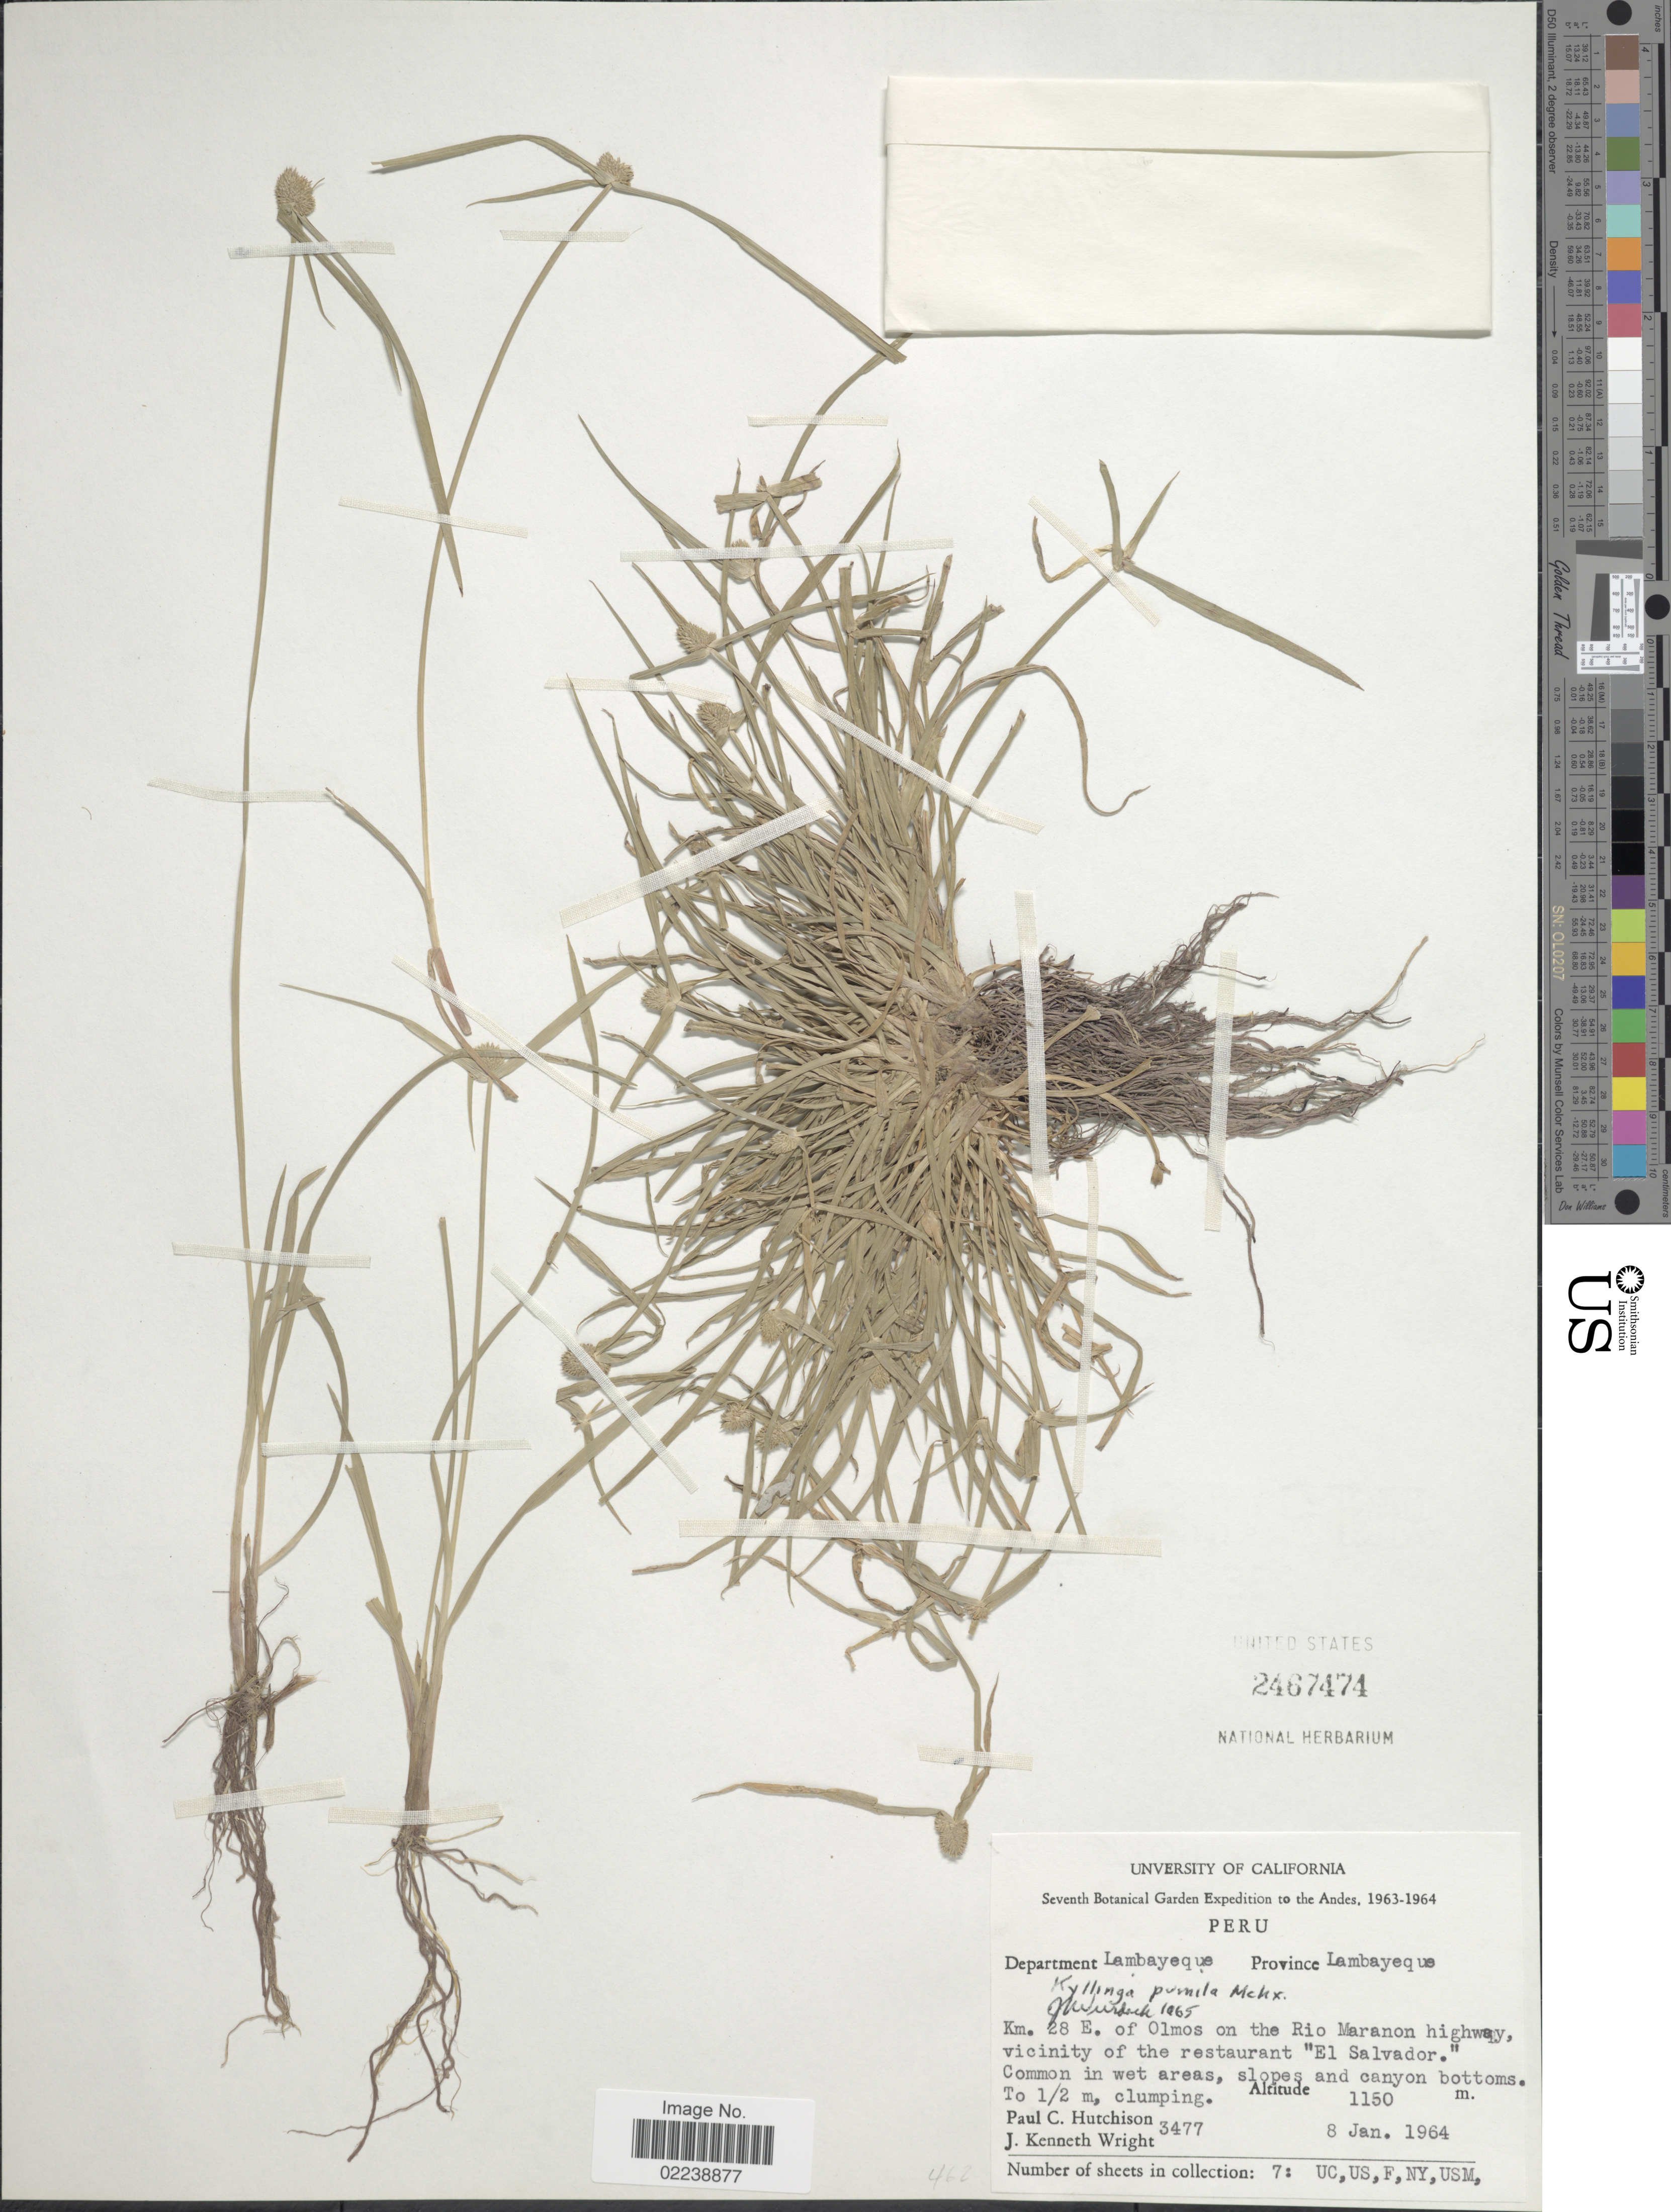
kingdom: Plantae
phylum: Tracheophyta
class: Liliopsida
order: Poales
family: Cyperaceae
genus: Cyperus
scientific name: Cyperus hortensis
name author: (Salzm. ex Steud.) Dorr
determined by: Strong, Mark T., (BOT), Smithsonian Institution - National Museum of Natural History (UNITED STATES)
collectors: P. C. Hutchison & J. K. Wright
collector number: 3477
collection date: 1964-01-08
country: Peru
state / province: Lambayeque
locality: Andes, Km 28 E of Olmos on the Rio Maranon Highway, Vicinity of the restaurant El Salvador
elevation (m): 1150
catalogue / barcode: US 2467474